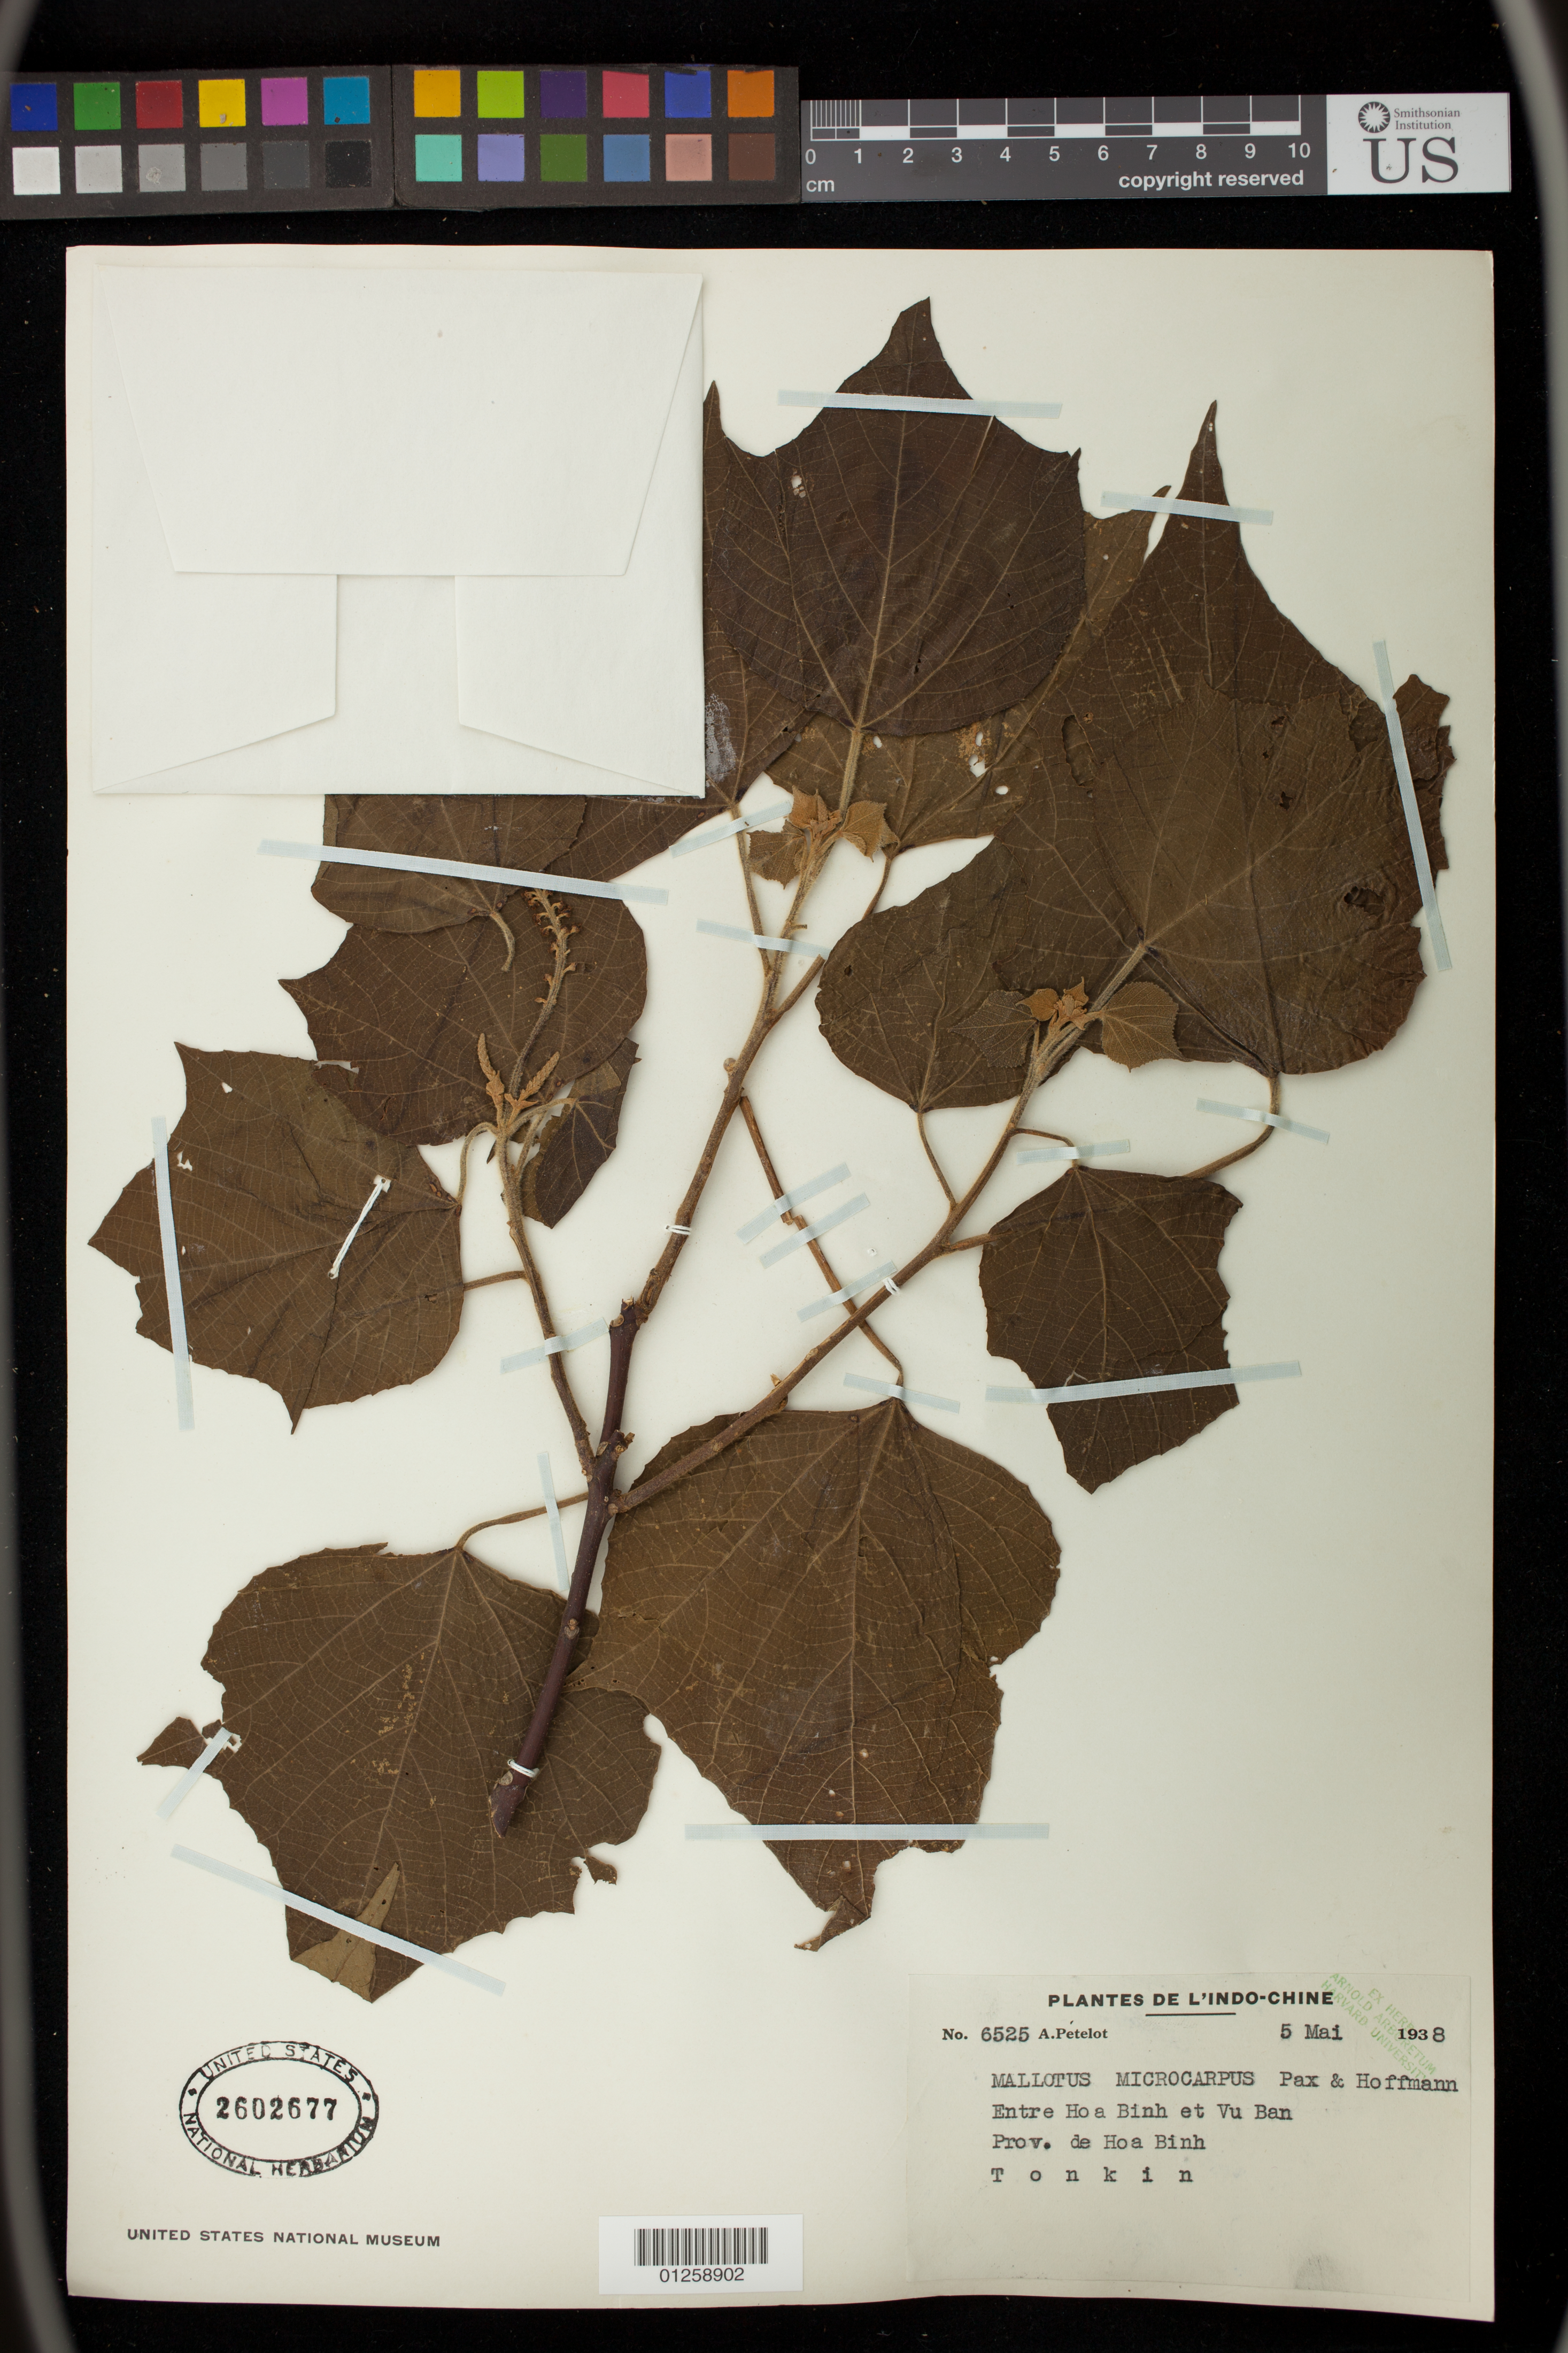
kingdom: Plantae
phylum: Tracheophyta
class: Magnoliopsida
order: Malpighiales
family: Euphorbiaceae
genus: Mallotus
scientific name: Mallotus microcarpus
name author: Pax & K. Hoffm.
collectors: A. Petelot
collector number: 6525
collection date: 1938-05-05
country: Vietnam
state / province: Hòa Bình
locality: Entre Hòa Bình et Vu Ban, Tonkin.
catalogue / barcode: US 2602677